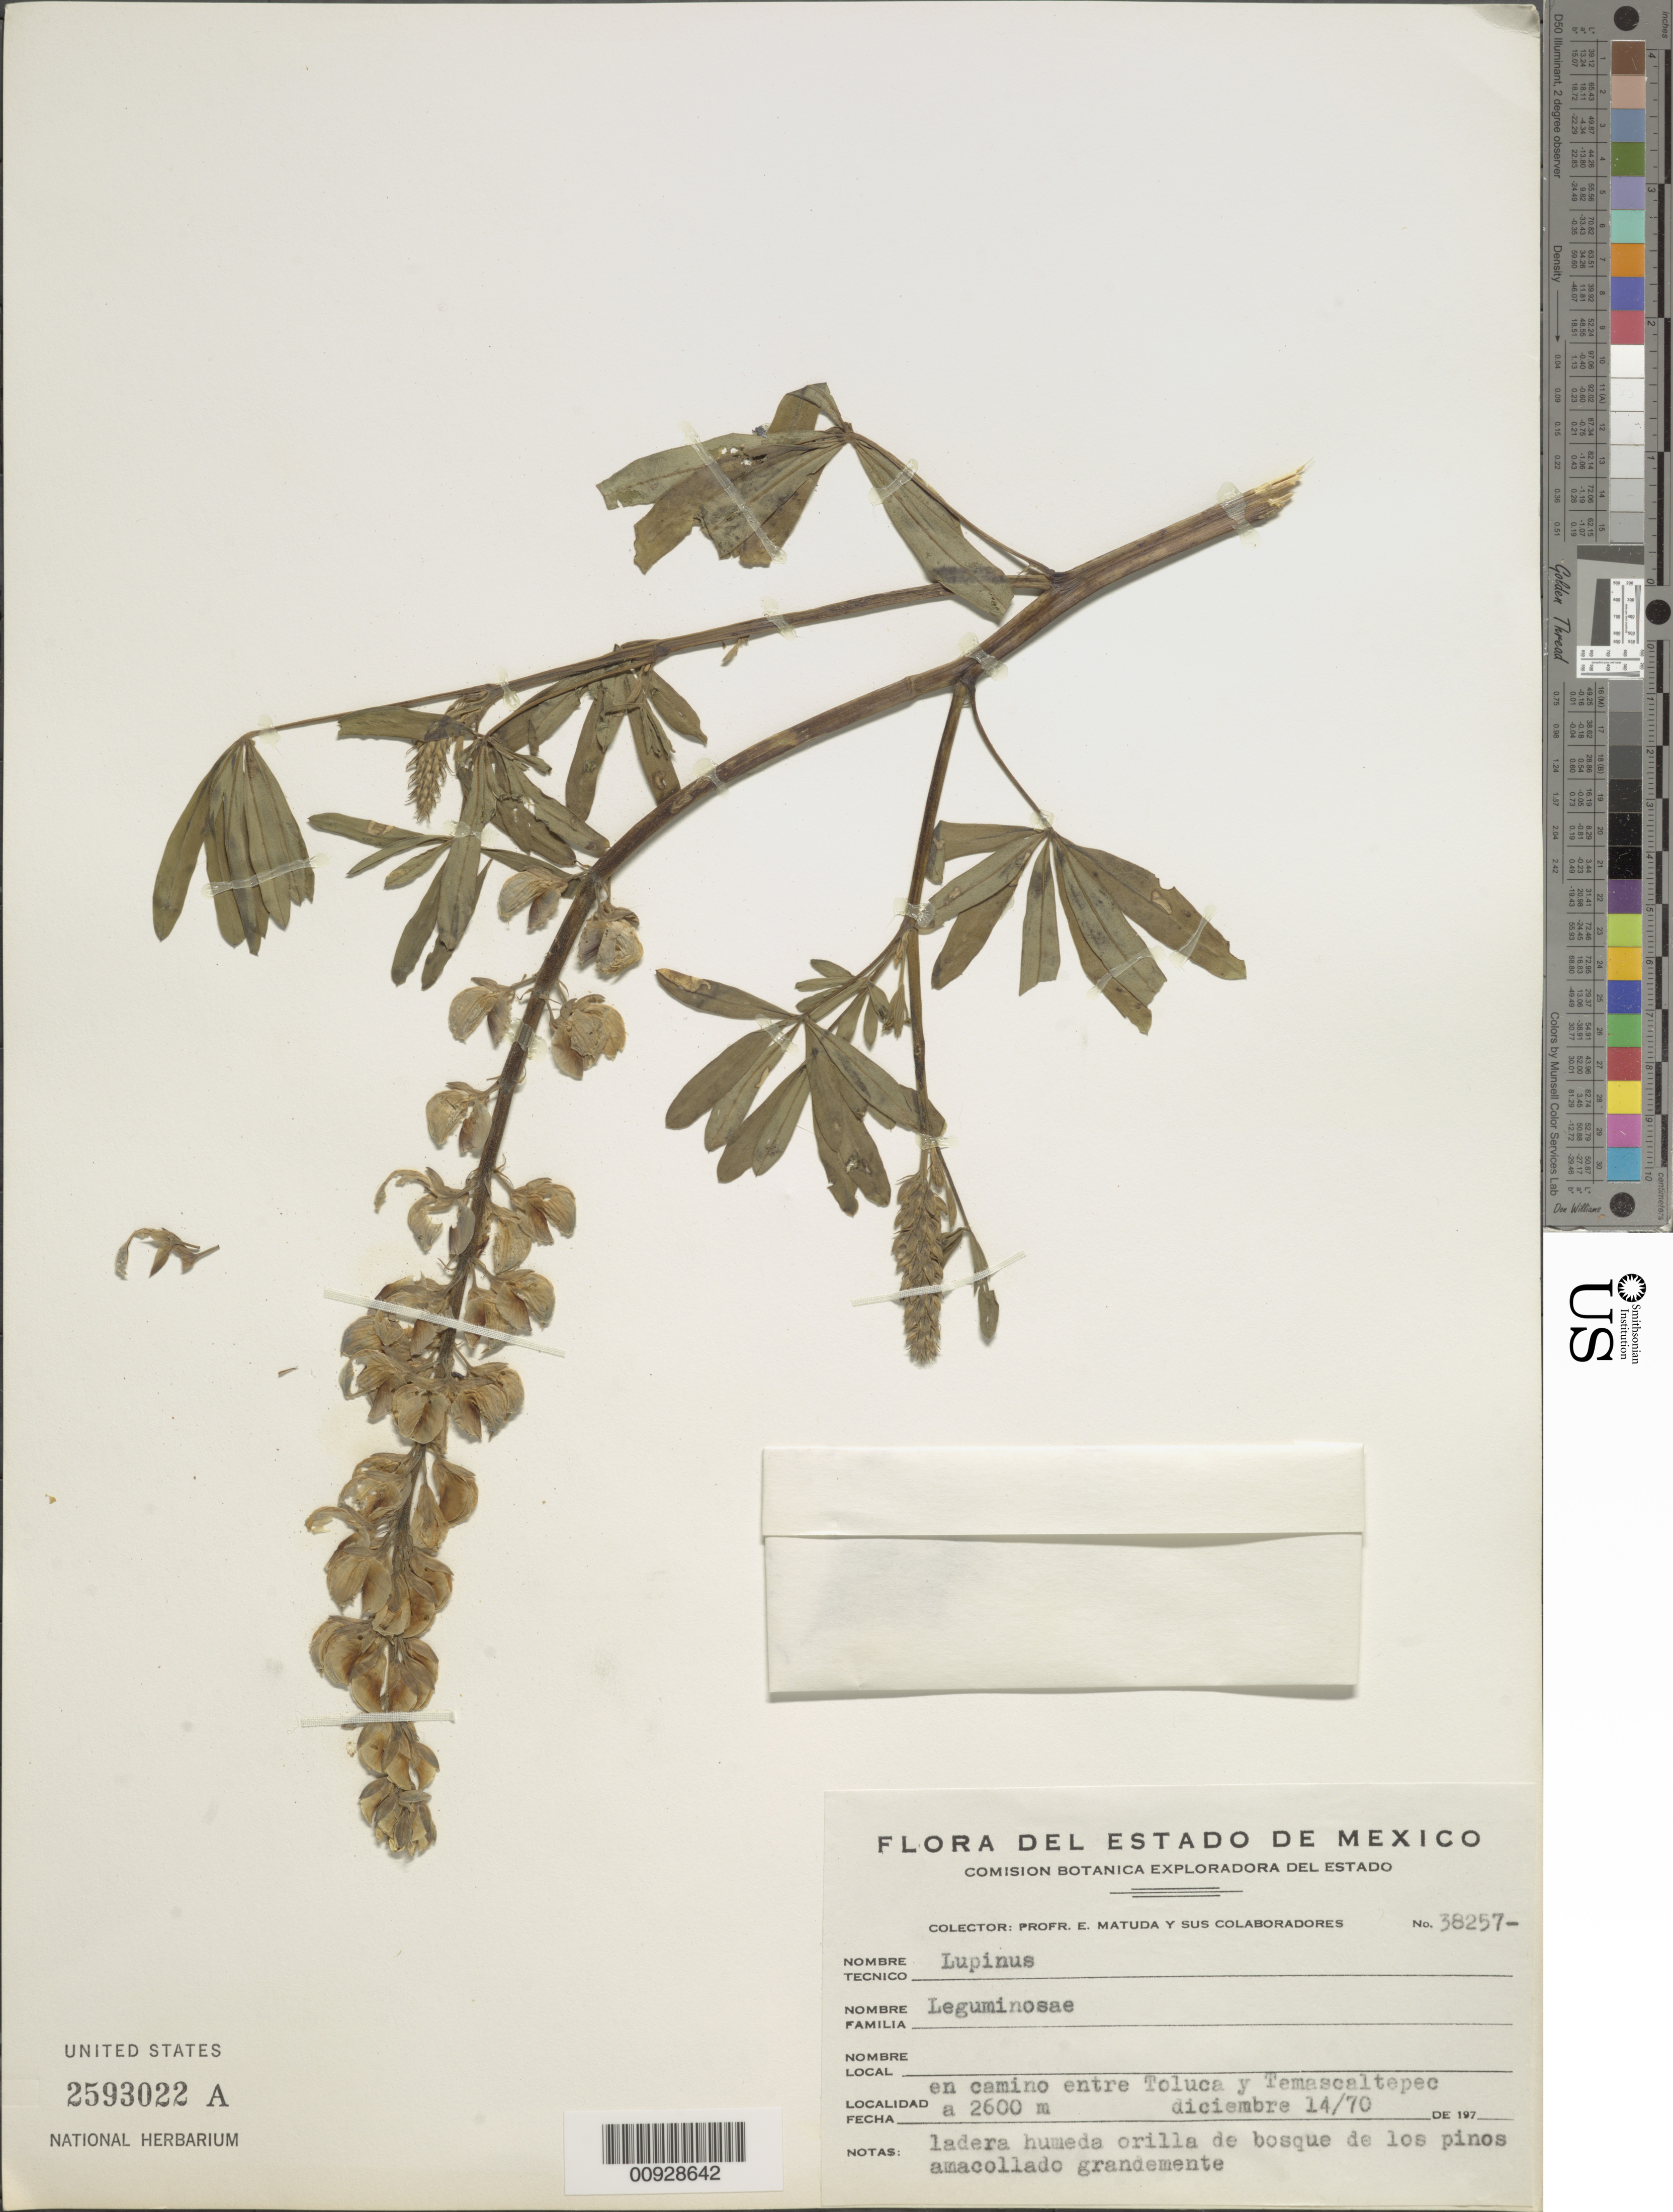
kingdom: Plantae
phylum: Tracheophyta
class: Magnoliopsida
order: Fabales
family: Fabaceae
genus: Lupinus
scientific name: Lupinus sp.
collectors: E. Matuda & et al.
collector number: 38257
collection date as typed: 14 Dec 1970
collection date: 1970-12-14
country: Mexico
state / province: México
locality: En camino entre Toluca y Temascaltepec.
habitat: Ladera húmeda orilla de bosque de los pinos amacollado grandemente.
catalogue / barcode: US 2593022A